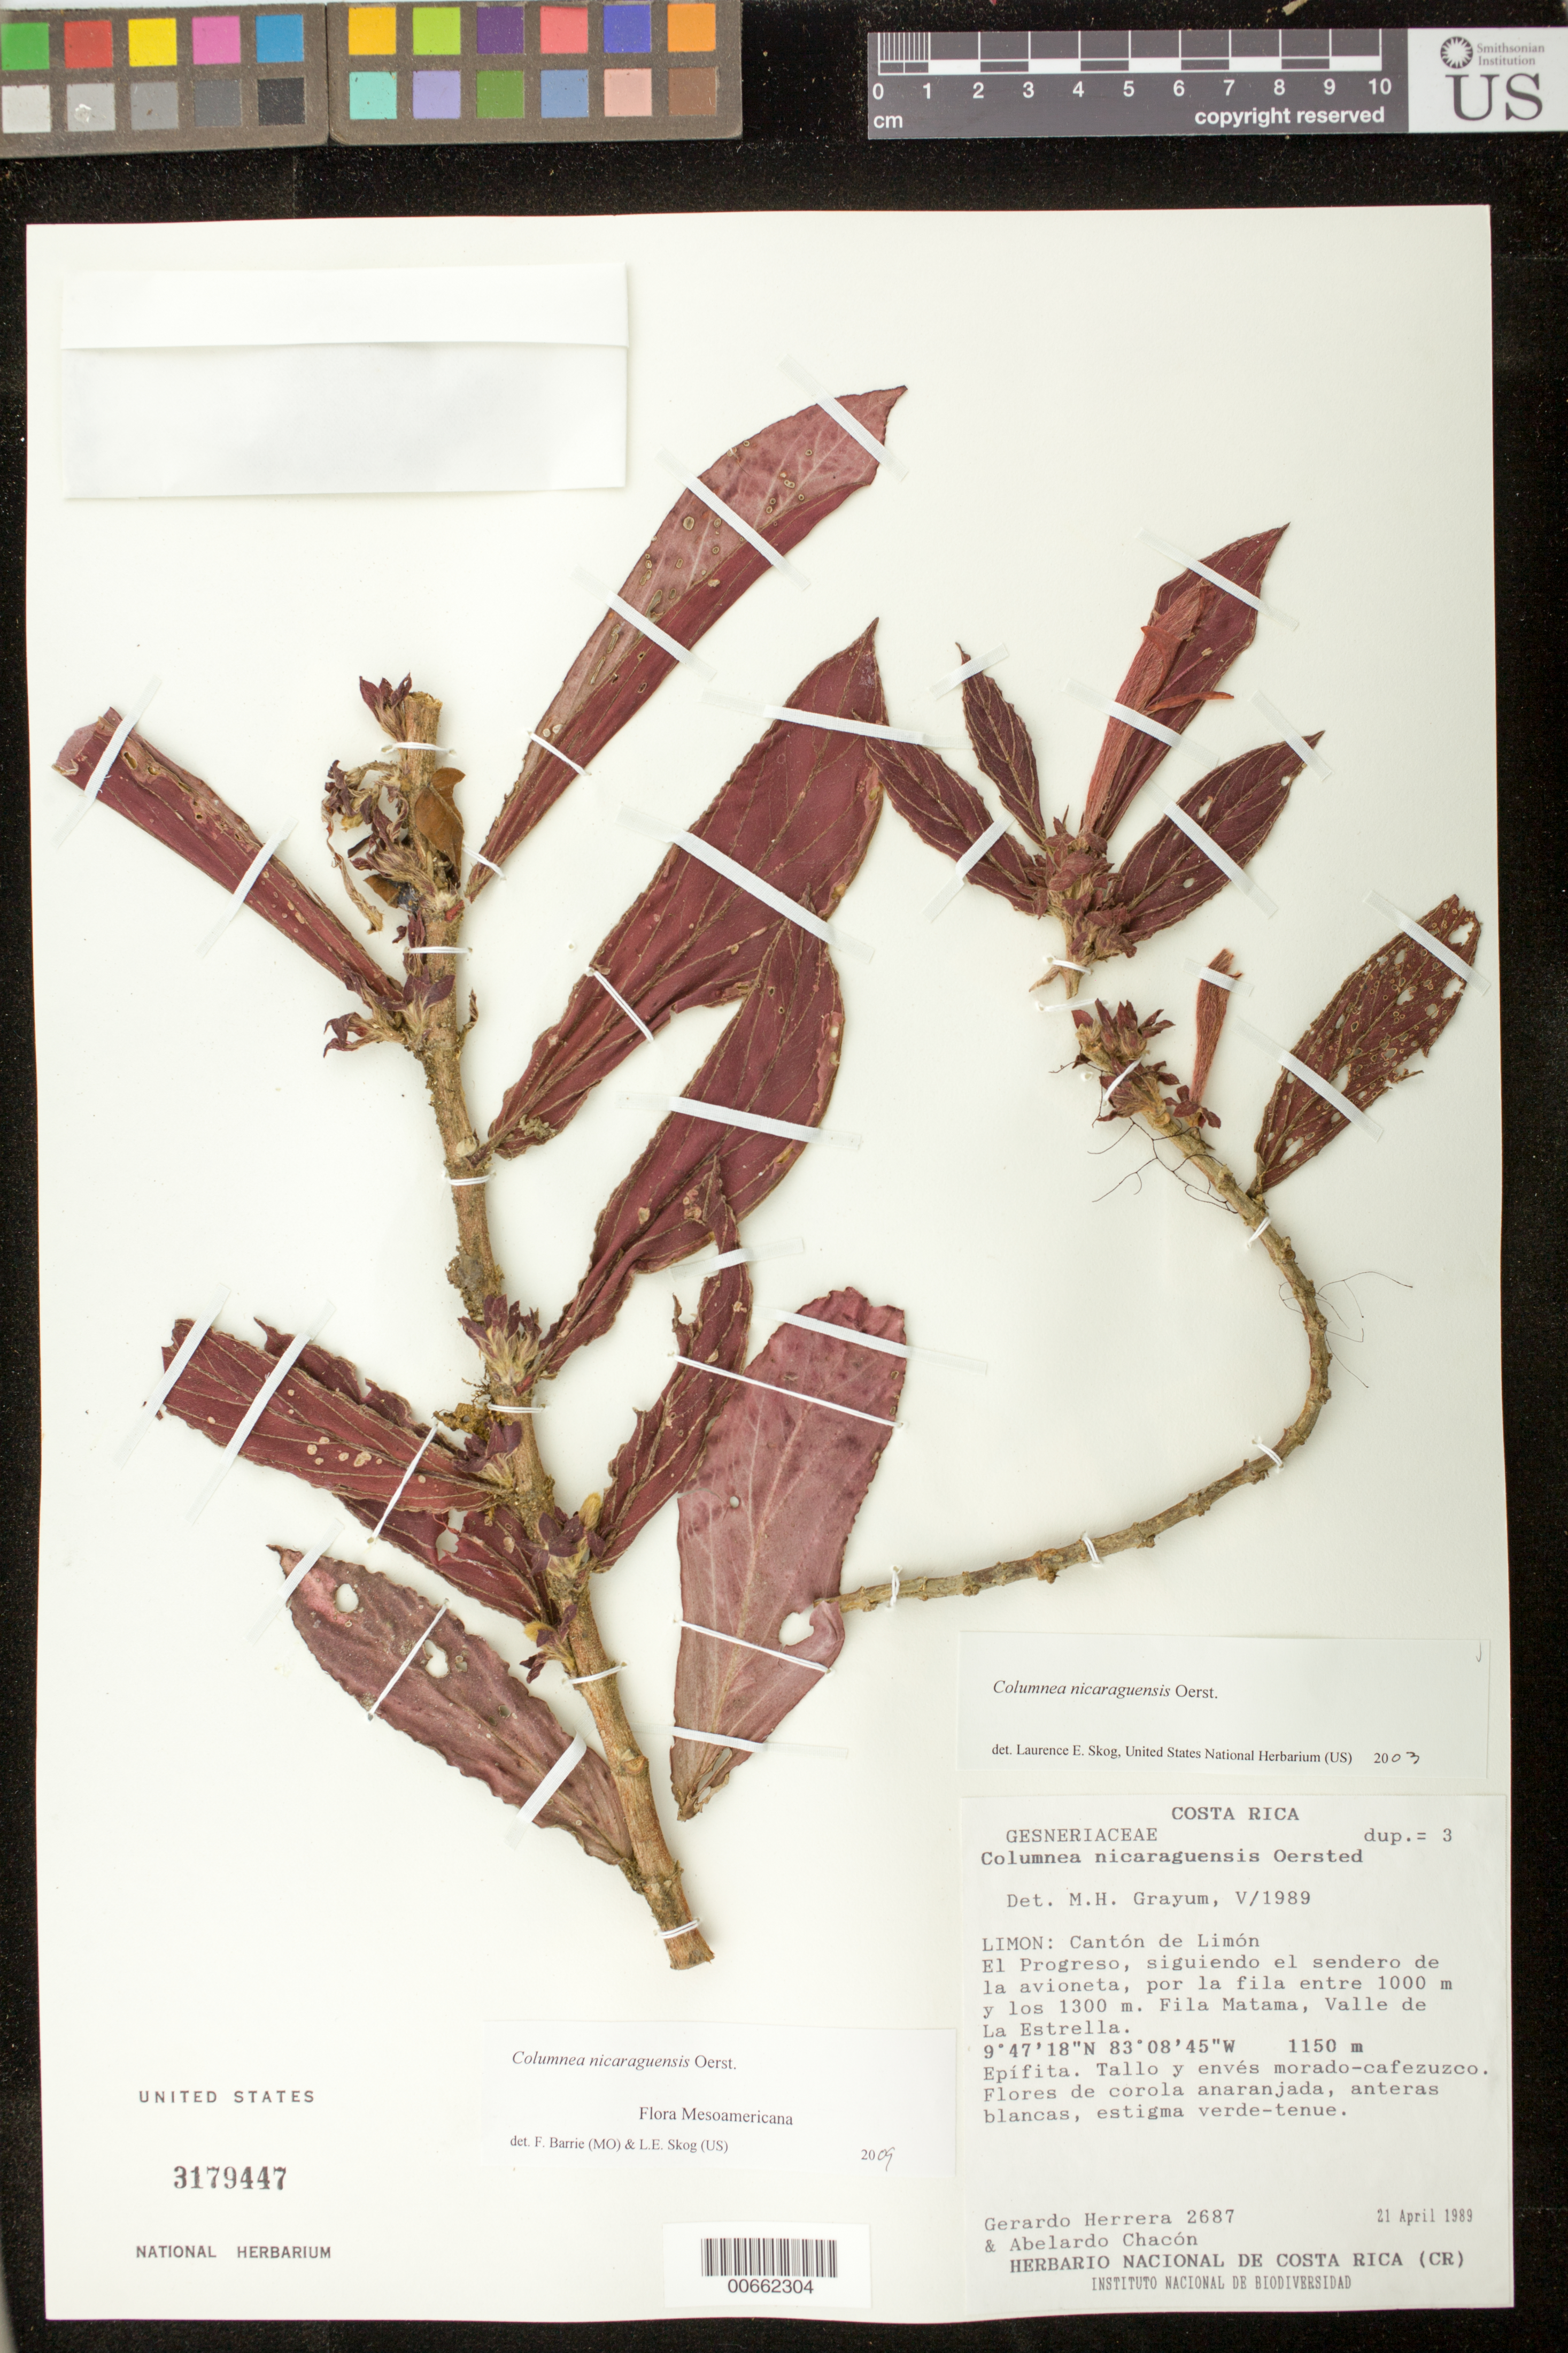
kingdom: Plantae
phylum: Tracheophyta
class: Magnoliopsida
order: Lamiales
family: Gesneriaceae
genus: Columnea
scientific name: Columnea nicaraguensis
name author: Oerst.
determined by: Skog, Laurence E.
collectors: G. Herrera & A. Chacón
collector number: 2687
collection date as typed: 21 Apr 1989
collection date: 1989-04-21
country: Costa Rica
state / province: Limón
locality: Cantón de Limón, El Progreso, siqueindo el sendero de la avioneta, Fila Matama, Valle de La Estrella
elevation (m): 1150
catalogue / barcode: US 3179447